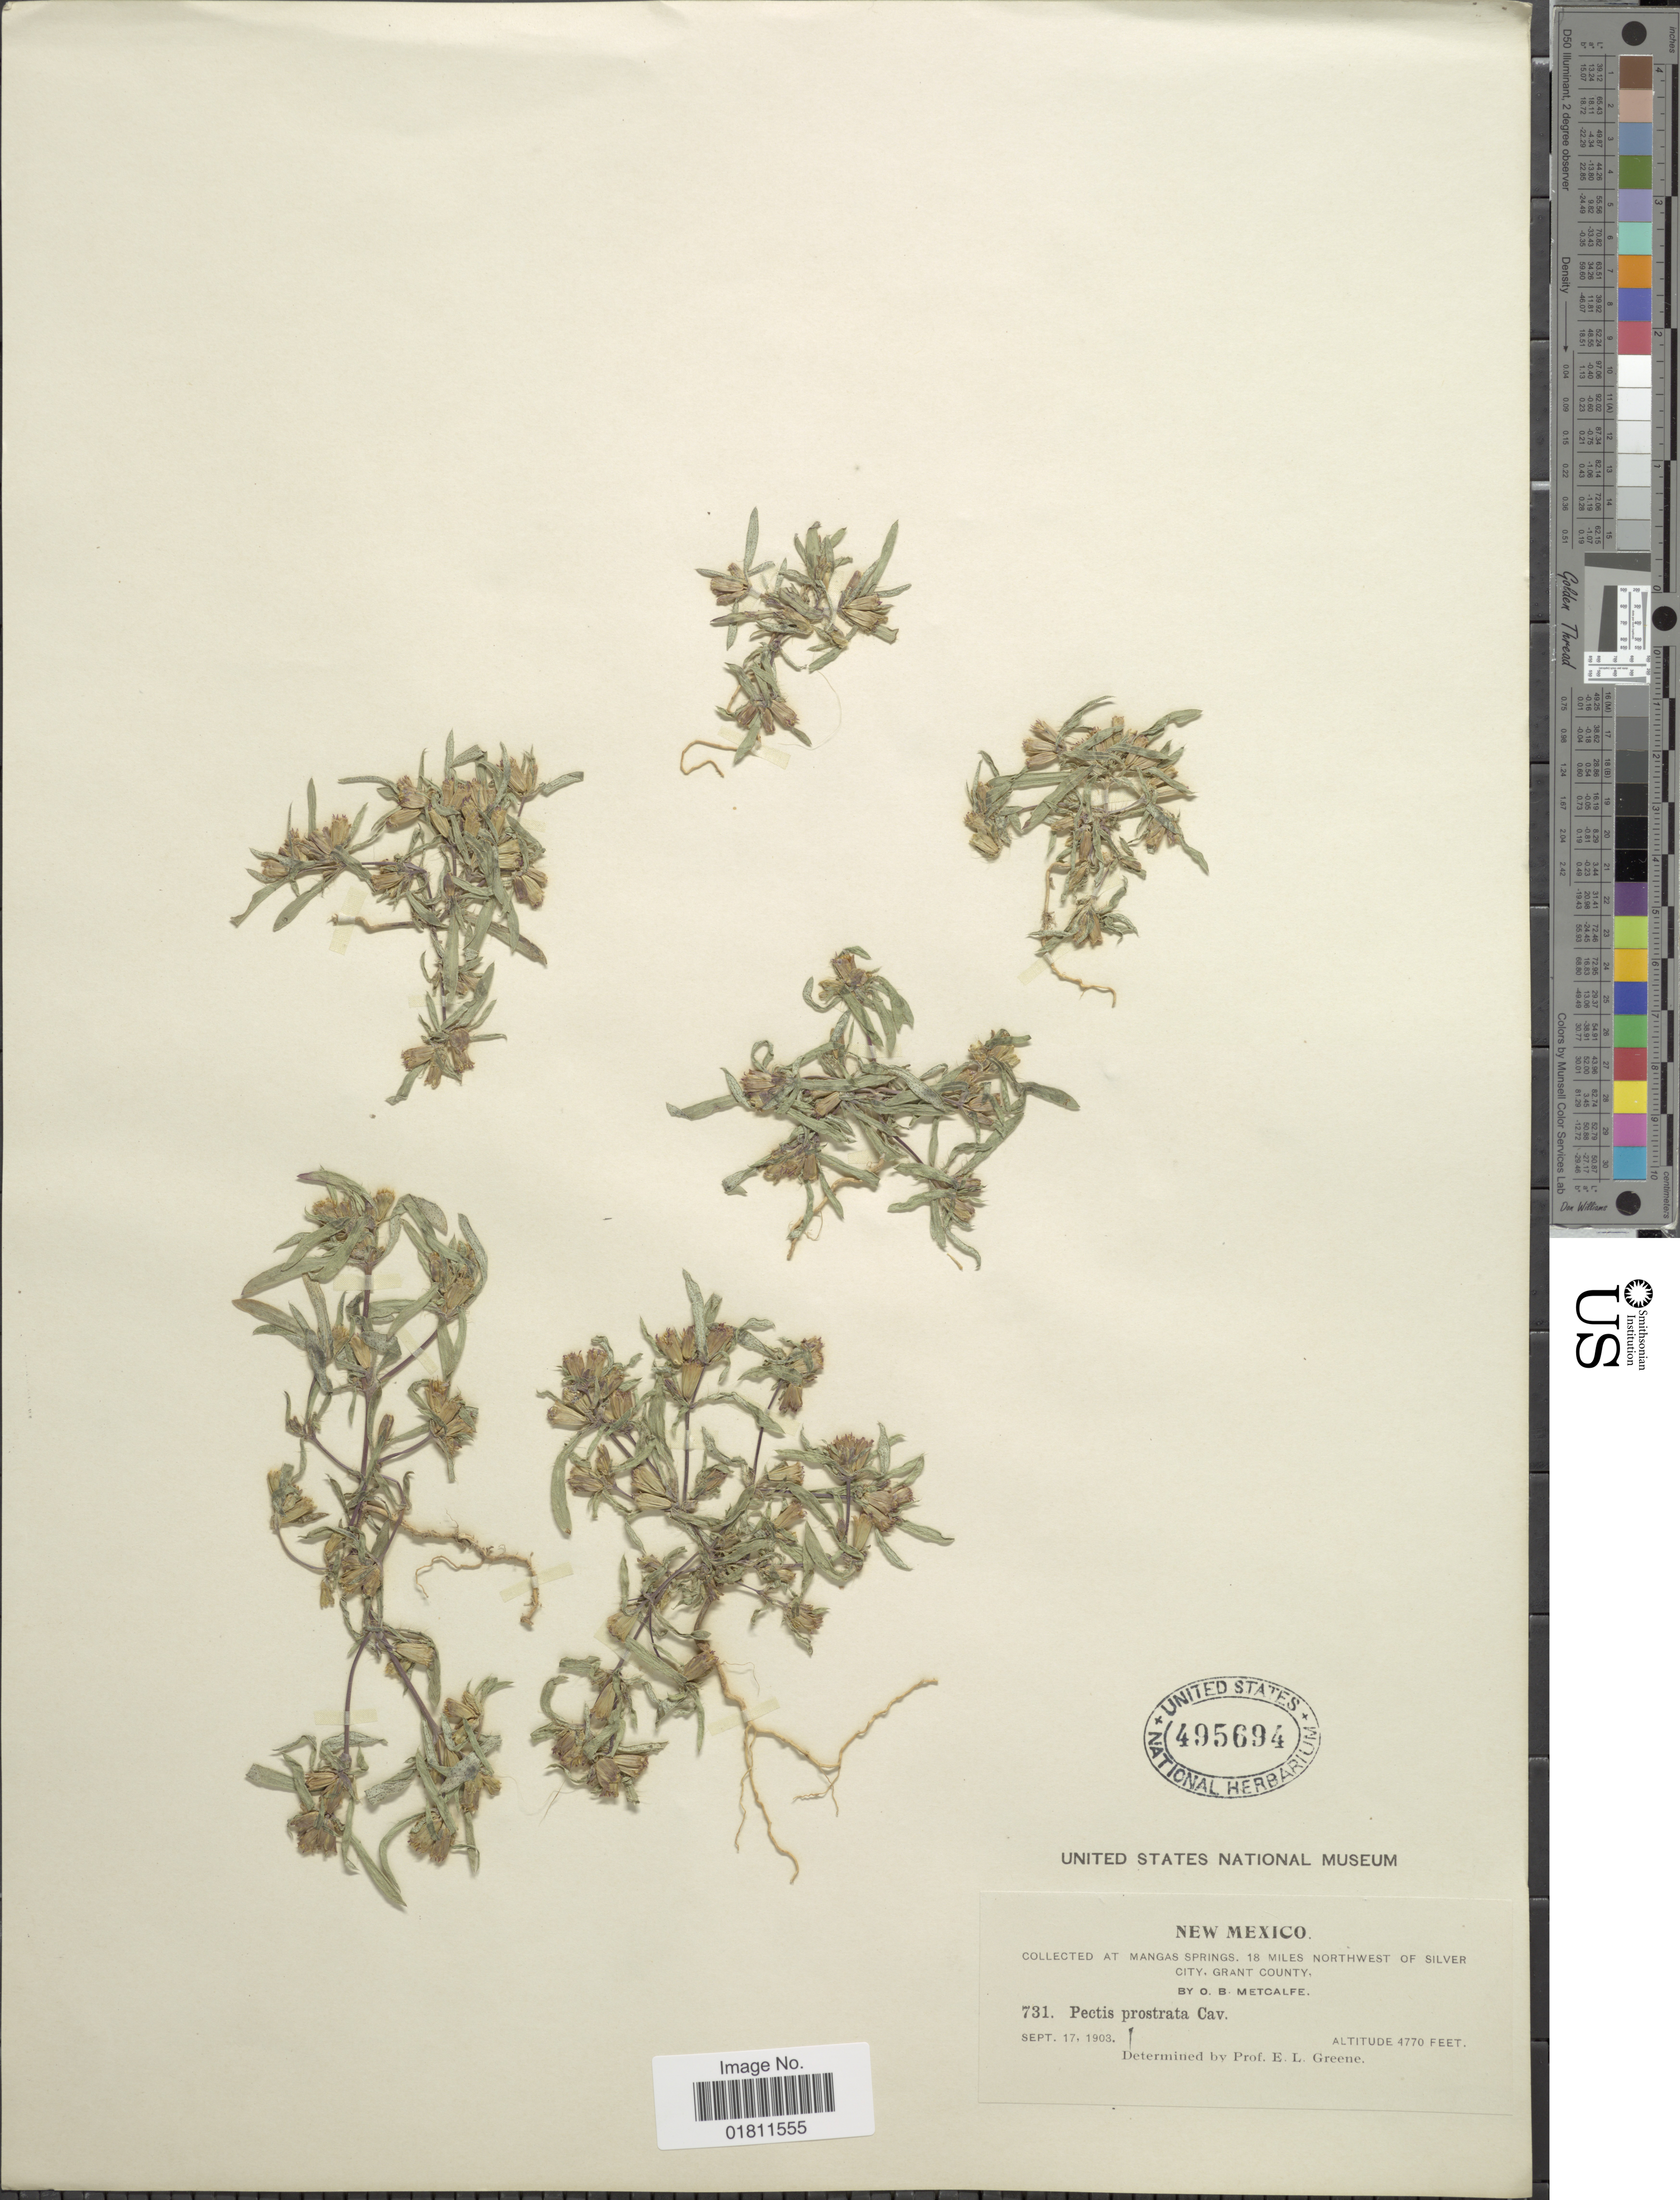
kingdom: Plantae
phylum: Tracheophyta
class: Magnoliopsida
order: Asterales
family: Asteraceae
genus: Pectis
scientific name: Pectis prostrata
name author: Cav.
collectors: O. B. Metcalfe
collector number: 731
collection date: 1903-09-17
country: United States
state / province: New Mexico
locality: At Mangas Springs, 18 miles northwest of Silver City, Grant County.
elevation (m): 1454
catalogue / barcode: US 495694